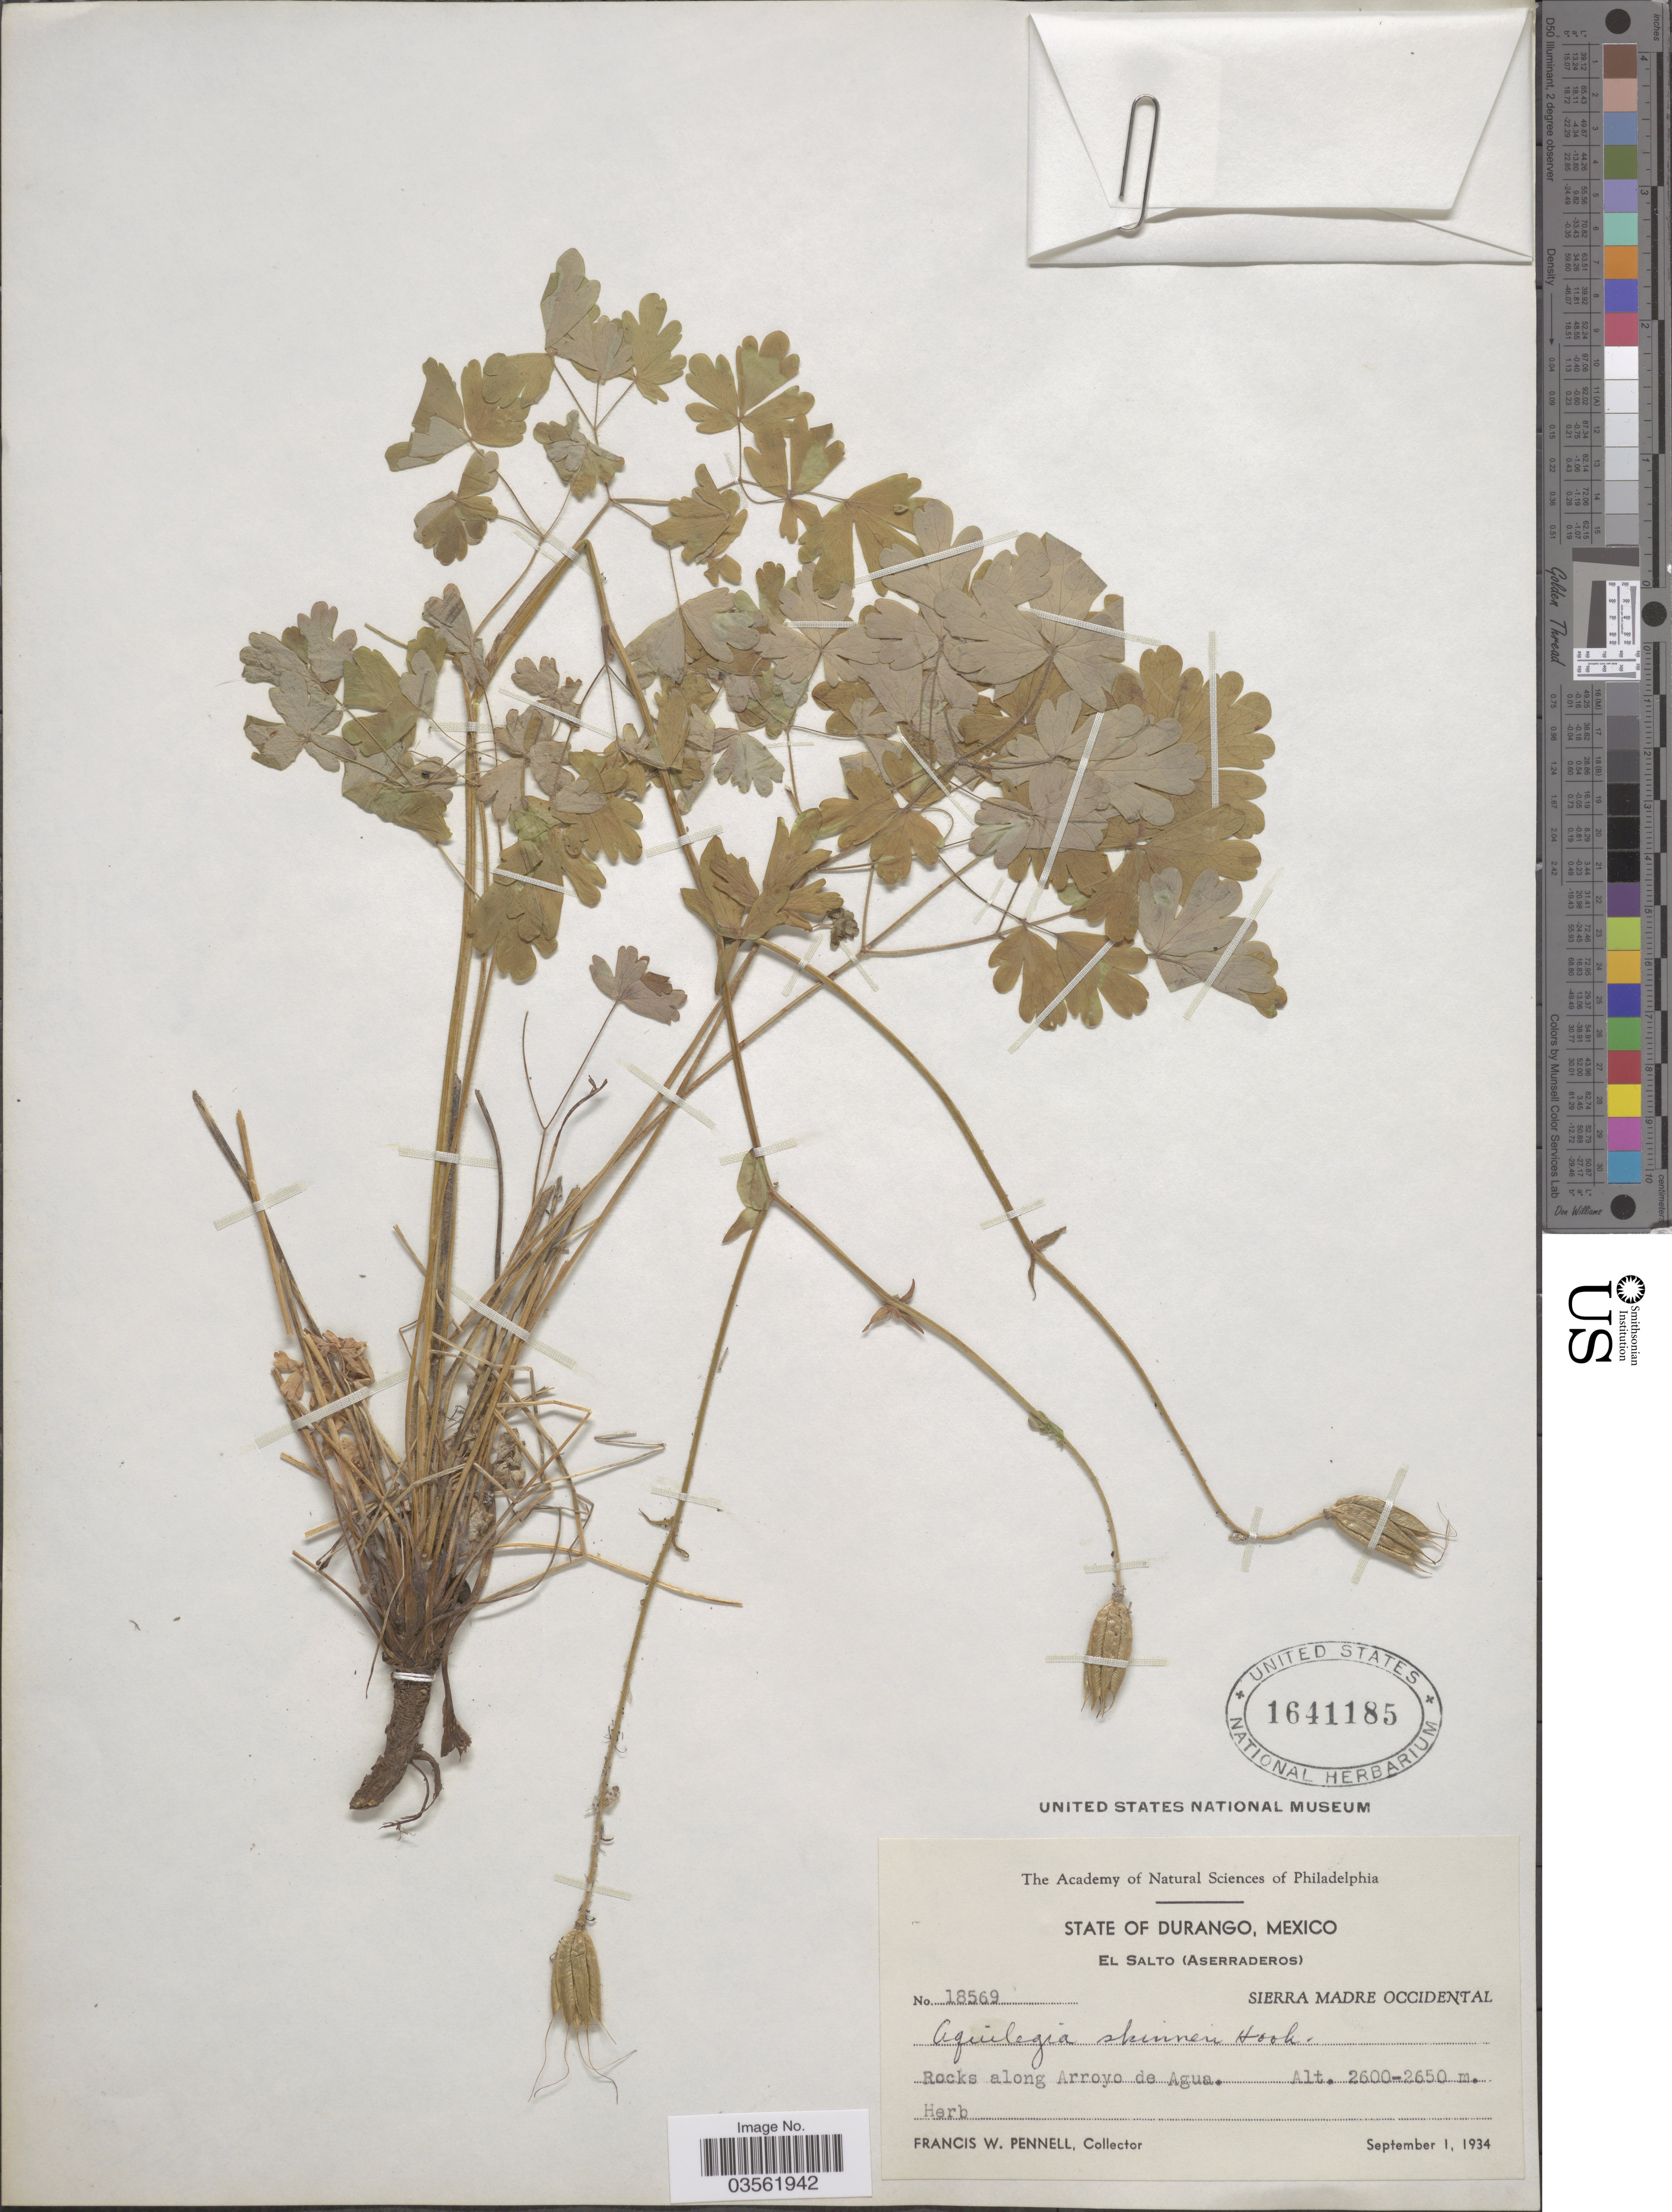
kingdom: Plantae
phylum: Tracheophyta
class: Magnoliopsida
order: Ranunculales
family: Ranunculaceae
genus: Aquilegia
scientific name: Aquilegia skinneri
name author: Hook. f.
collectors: F. W. Pennell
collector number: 18569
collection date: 1934-09-01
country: Mexico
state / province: Durango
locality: El Salto (Aserraderos). Sierra Madre Occidental. Rocks along Arroyo de Agua.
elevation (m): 2600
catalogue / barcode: US 1641185